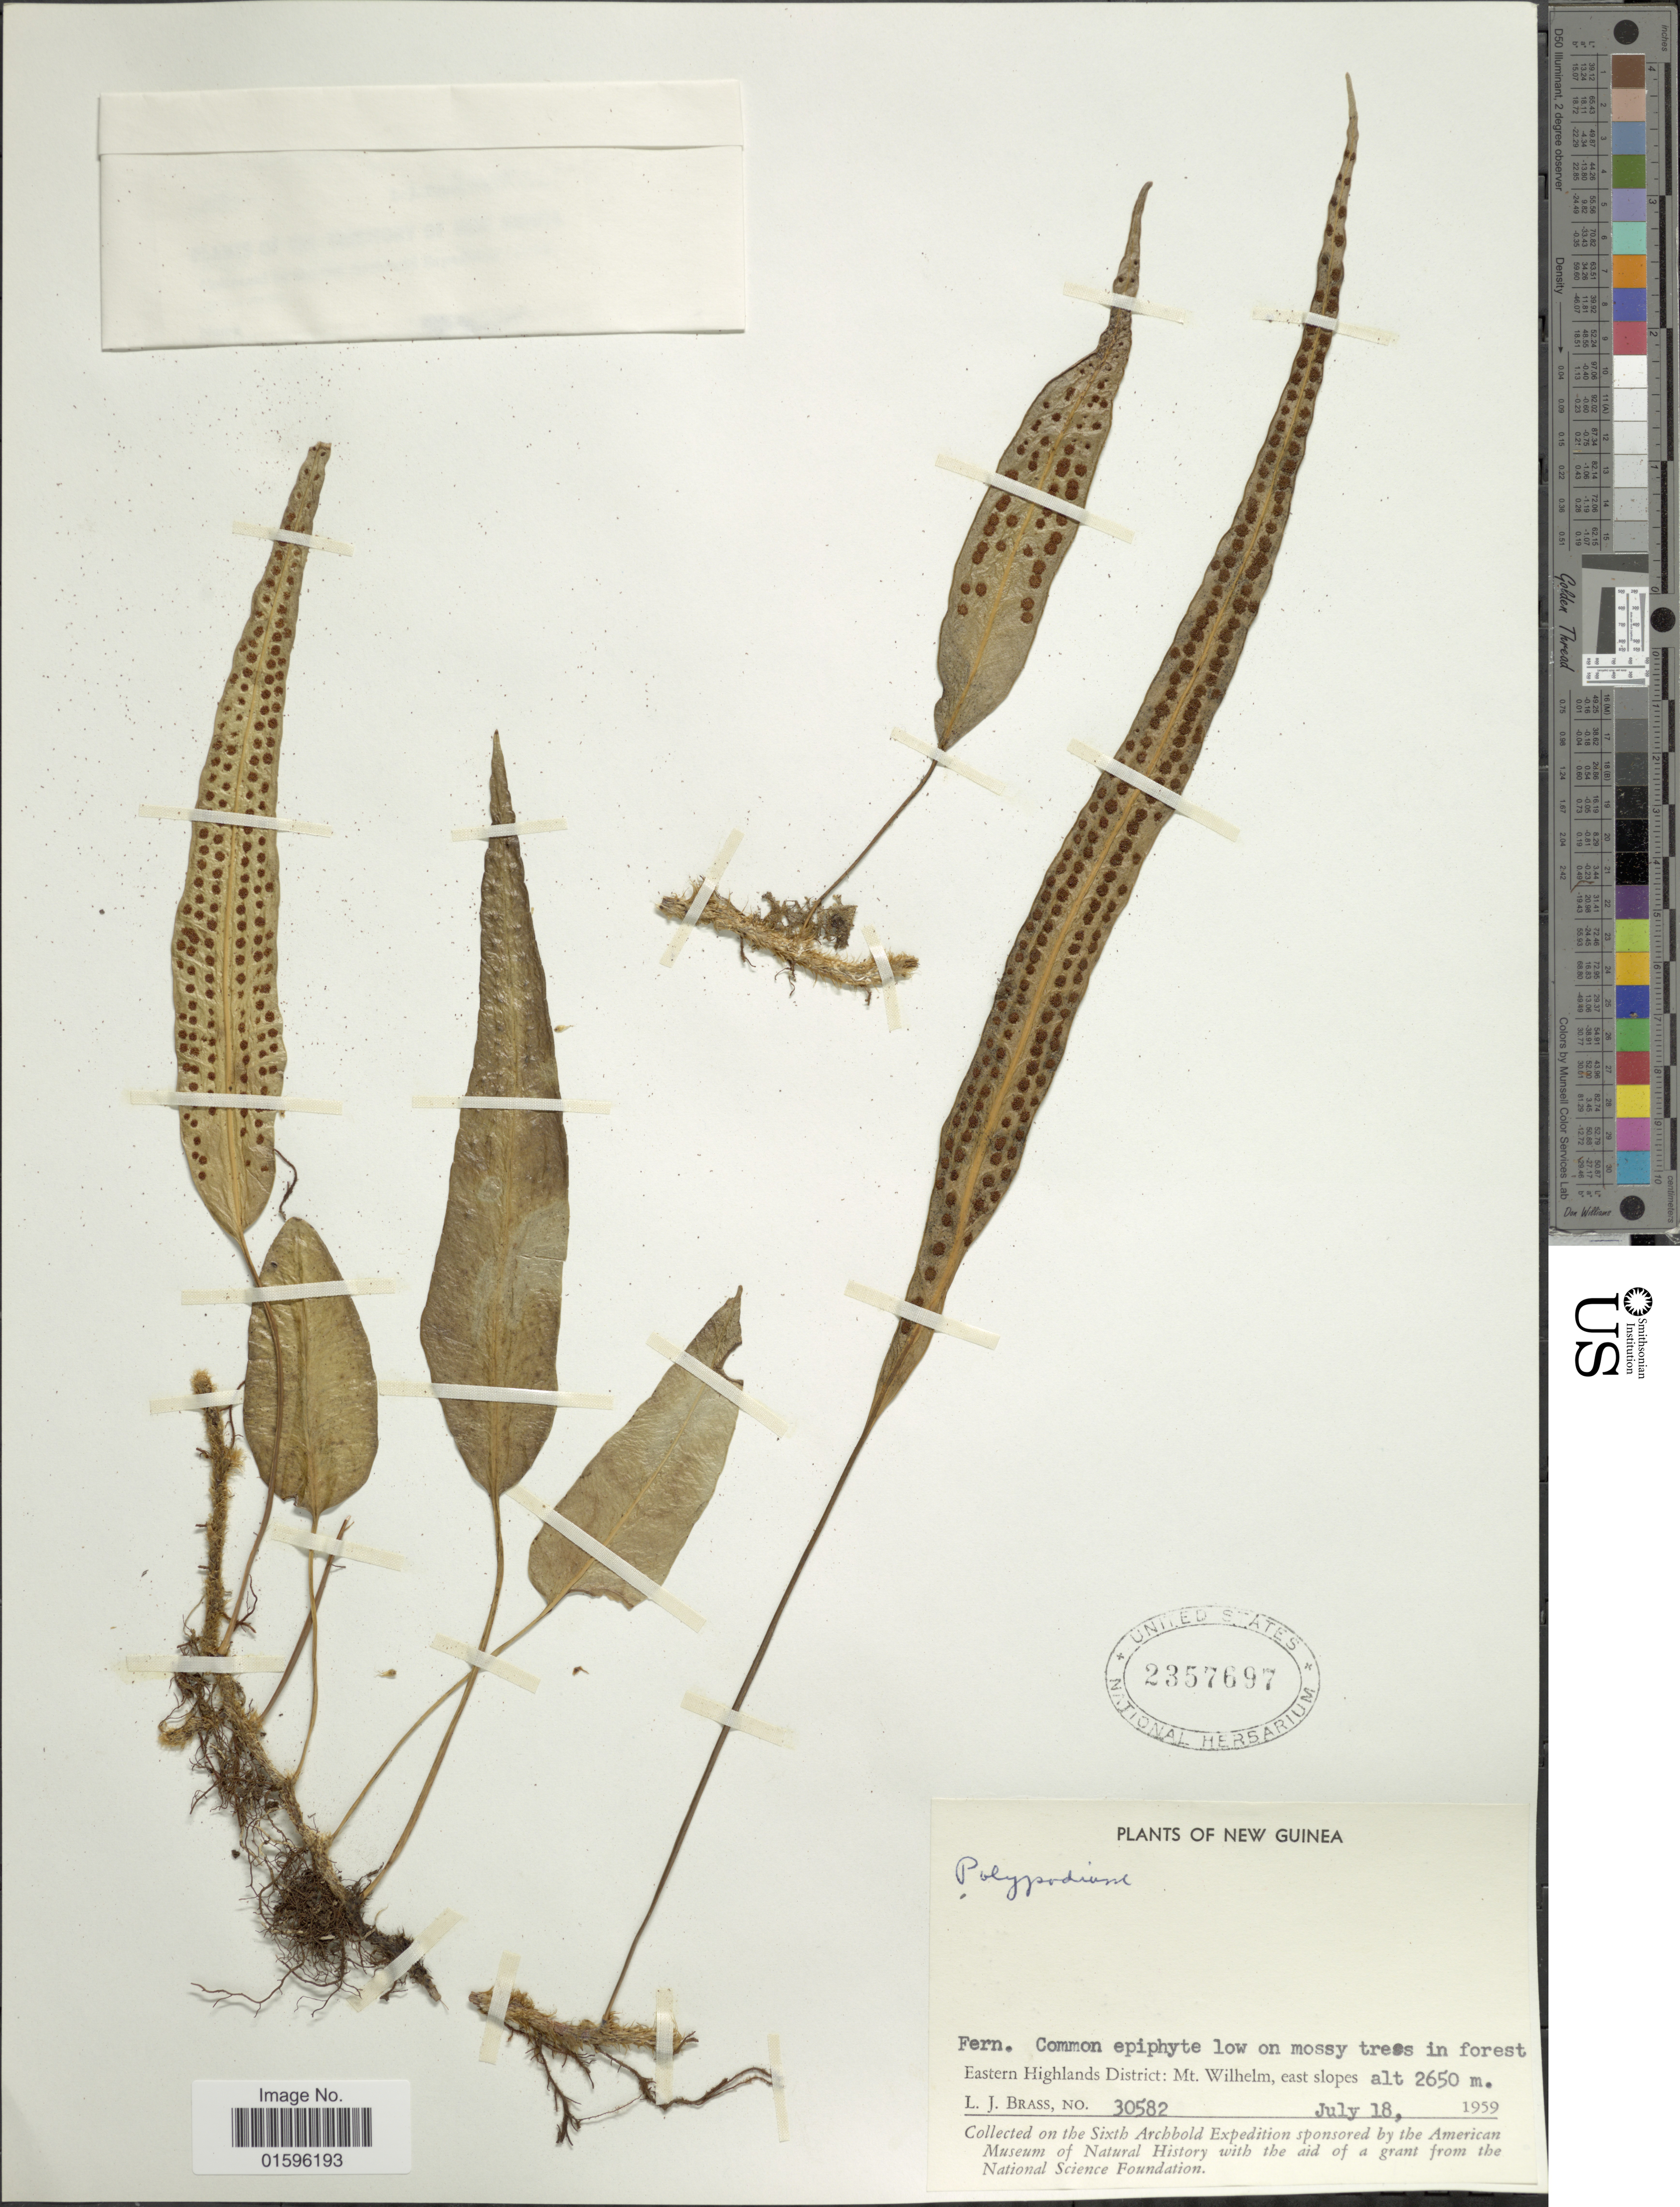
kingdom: Plantae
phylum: Tracheophyta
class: Polypodiopsida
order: Polypodiales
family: Polypodiaceae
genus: Polypodium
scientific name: Polypodium sp.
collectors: L. J. Brass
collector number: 30582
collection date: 1959-07-18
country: Papua New Guinea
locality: New Guinea, Eastern Highlands District: Mt. Wilhelm, east slopes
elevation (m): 2650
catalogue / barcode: US 2357697